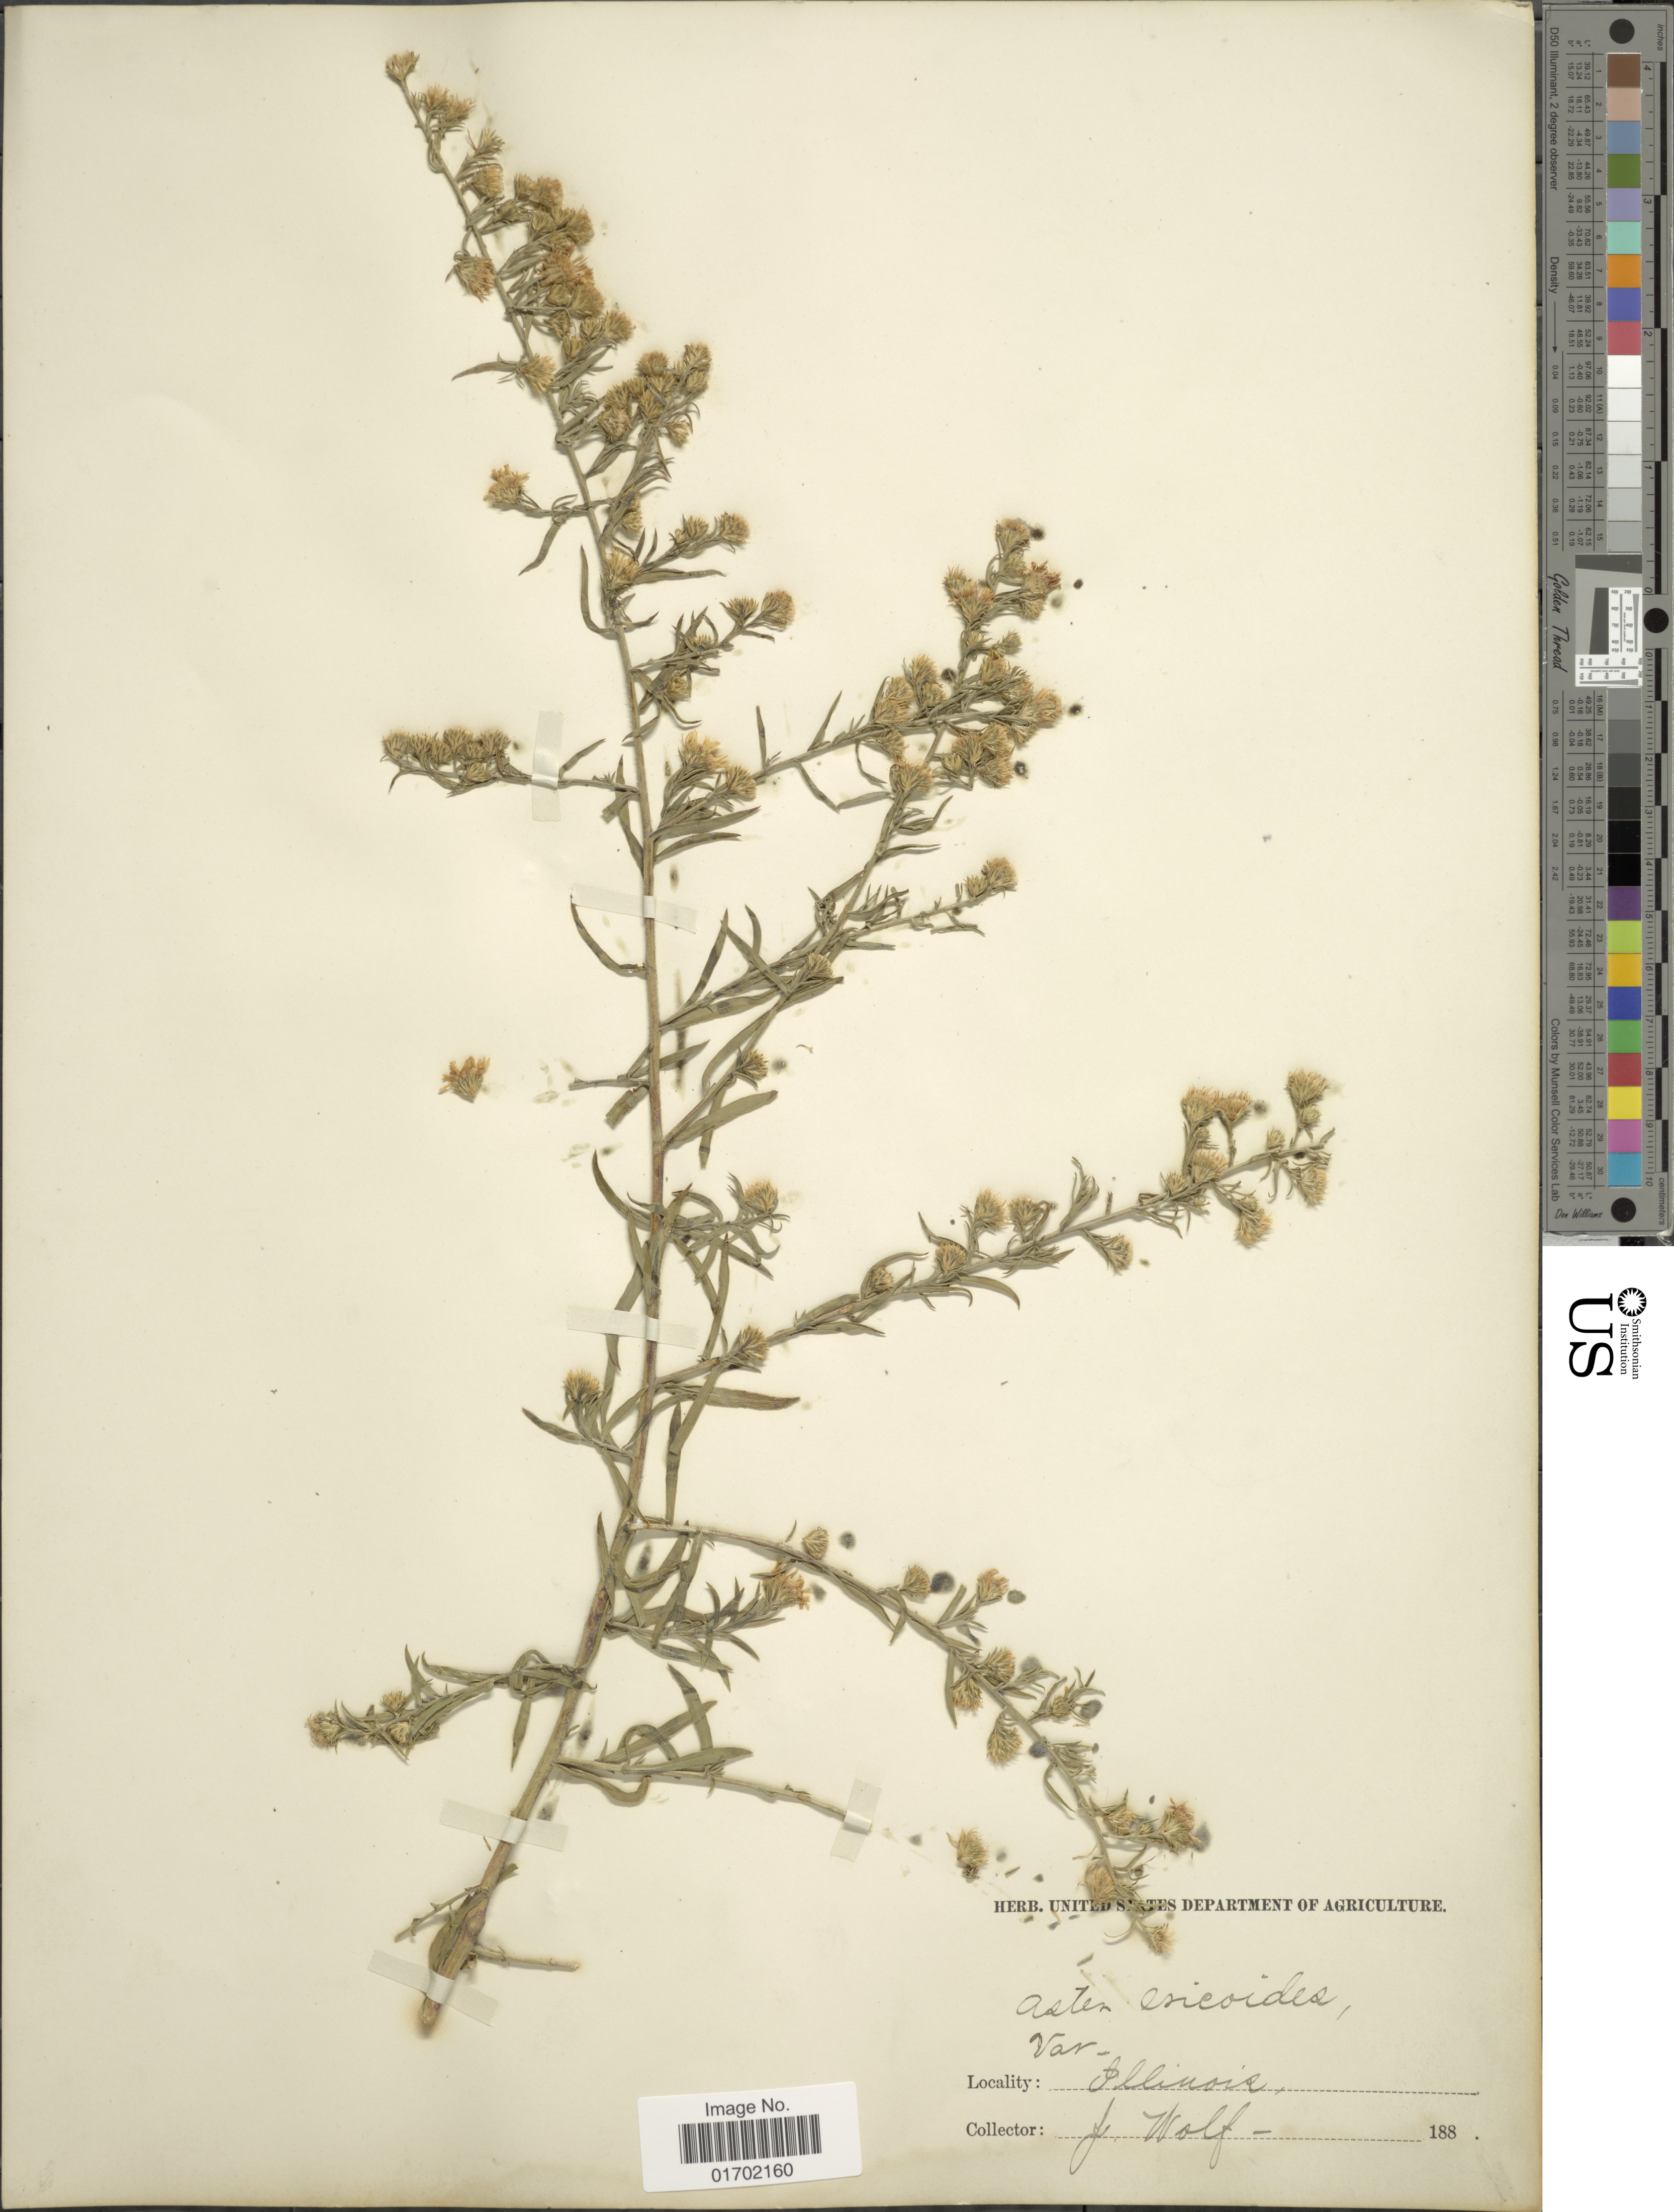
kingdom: Plantae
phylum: Tracheophyta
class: Magnoliopsida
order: Asterales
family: Asteraceae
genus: Symphyotrichum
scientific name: Symphyotrichum pilosum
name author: (Willd.) G.L. Nesom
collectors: J. Wolf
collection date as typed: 188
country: United States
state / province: Illinois